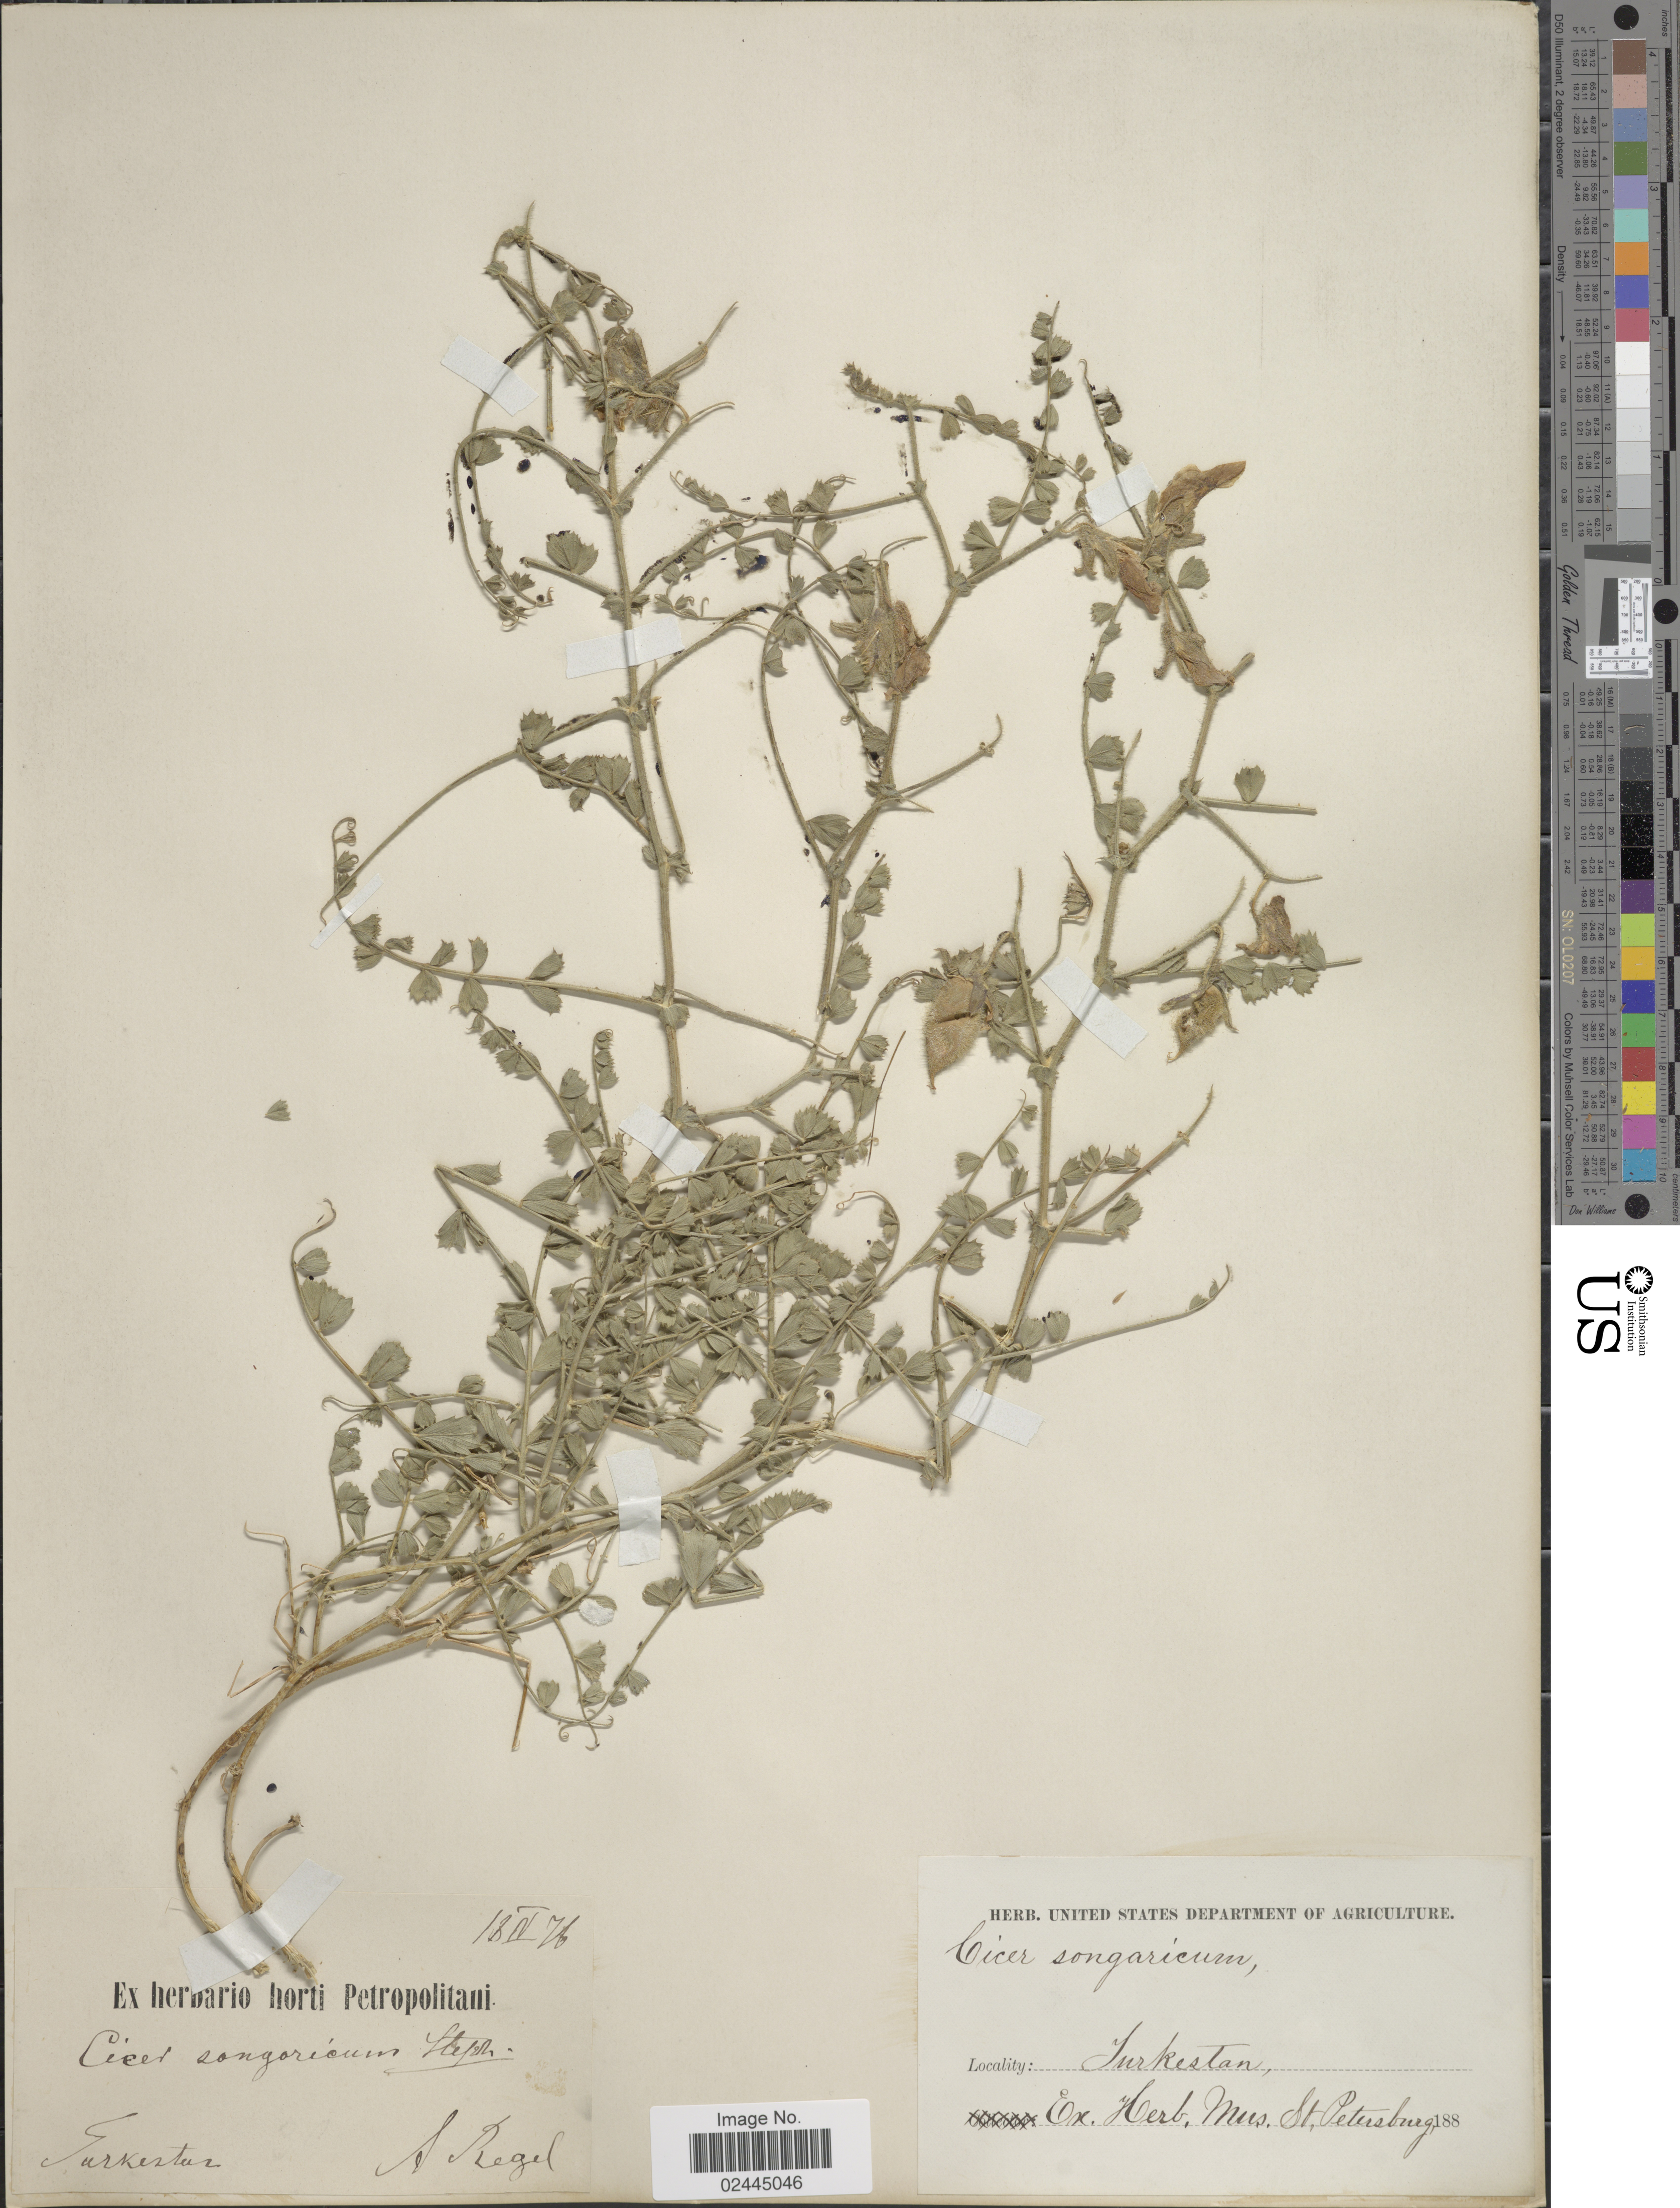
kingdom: Plantae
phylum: Tracheophyta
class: Magnoliopsida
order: Fabales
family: Fabaceae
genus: Cicer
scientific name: Cicer songaricum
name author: DC.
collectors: A. Regel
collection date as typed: Transcribed d/m/y: 18/4/76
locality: Turkestan.